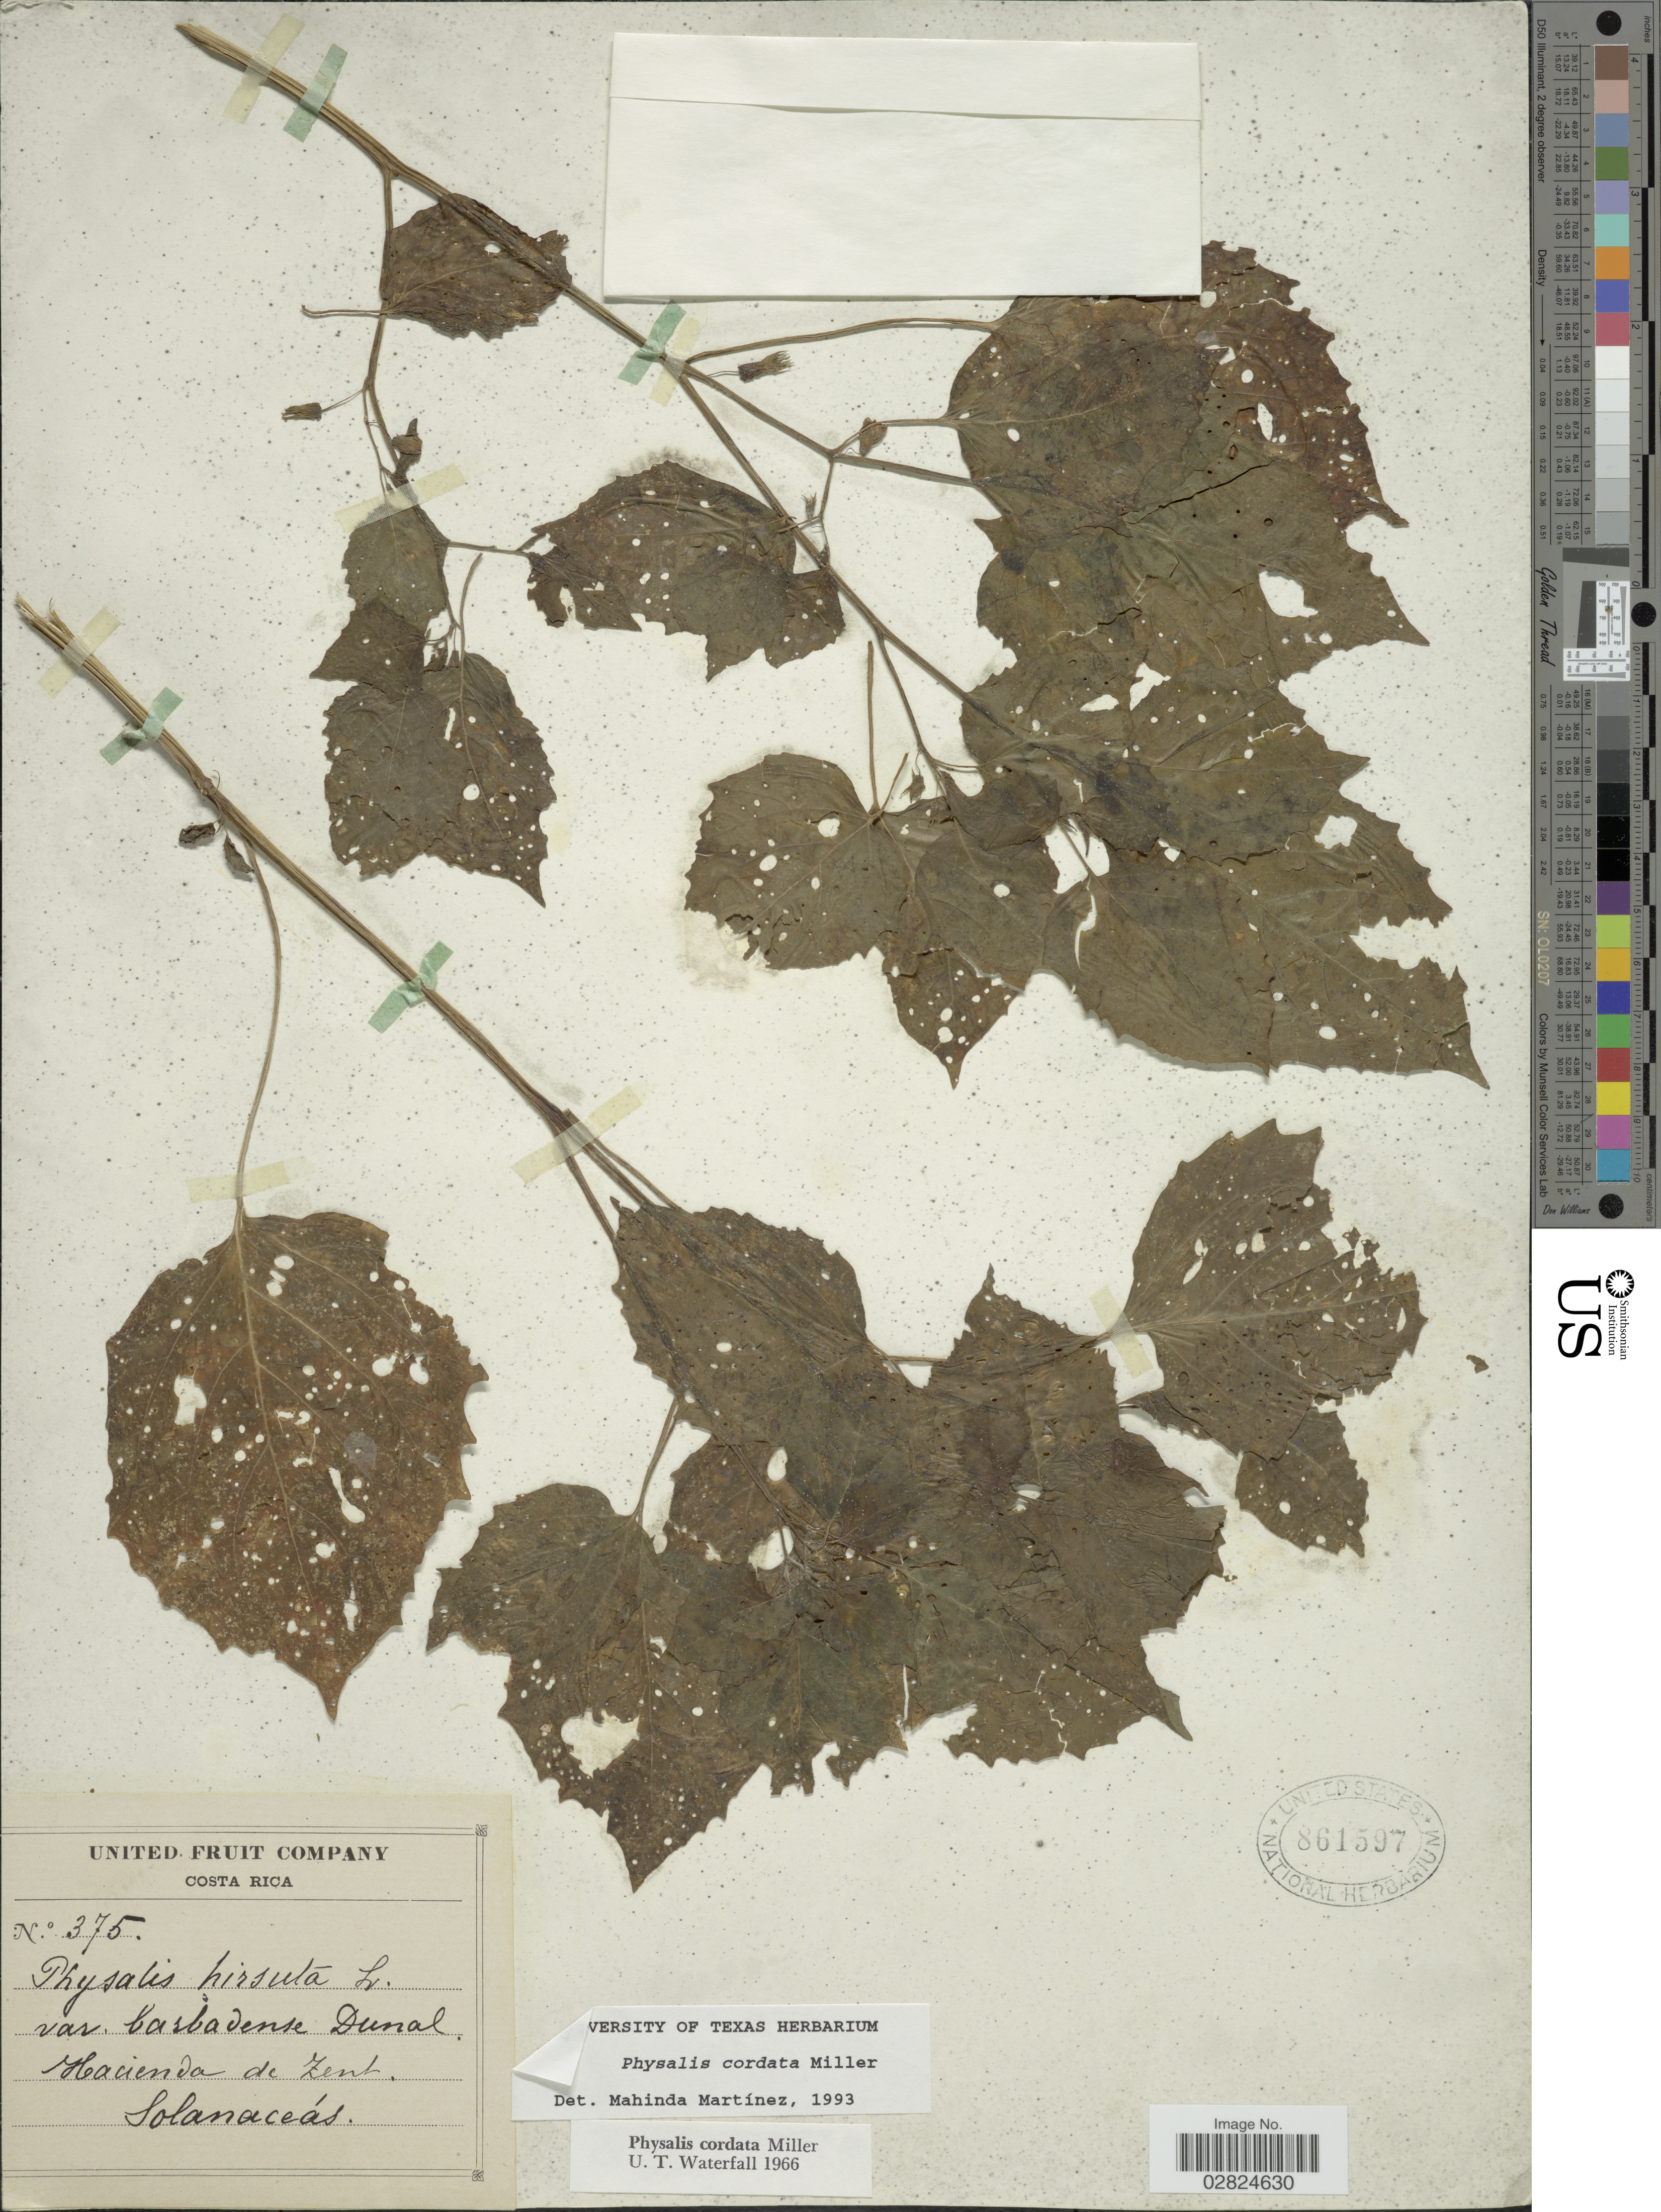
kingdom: Plantae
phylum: Tracheophyta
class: Magnoliopsida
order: Solanales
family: Solanaceae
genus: Physalis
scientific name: Physalis cordata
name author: Mill.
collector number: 375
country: Costa Rica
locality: Hacienda de Zent. Solanaceás.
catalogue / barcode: US 861597